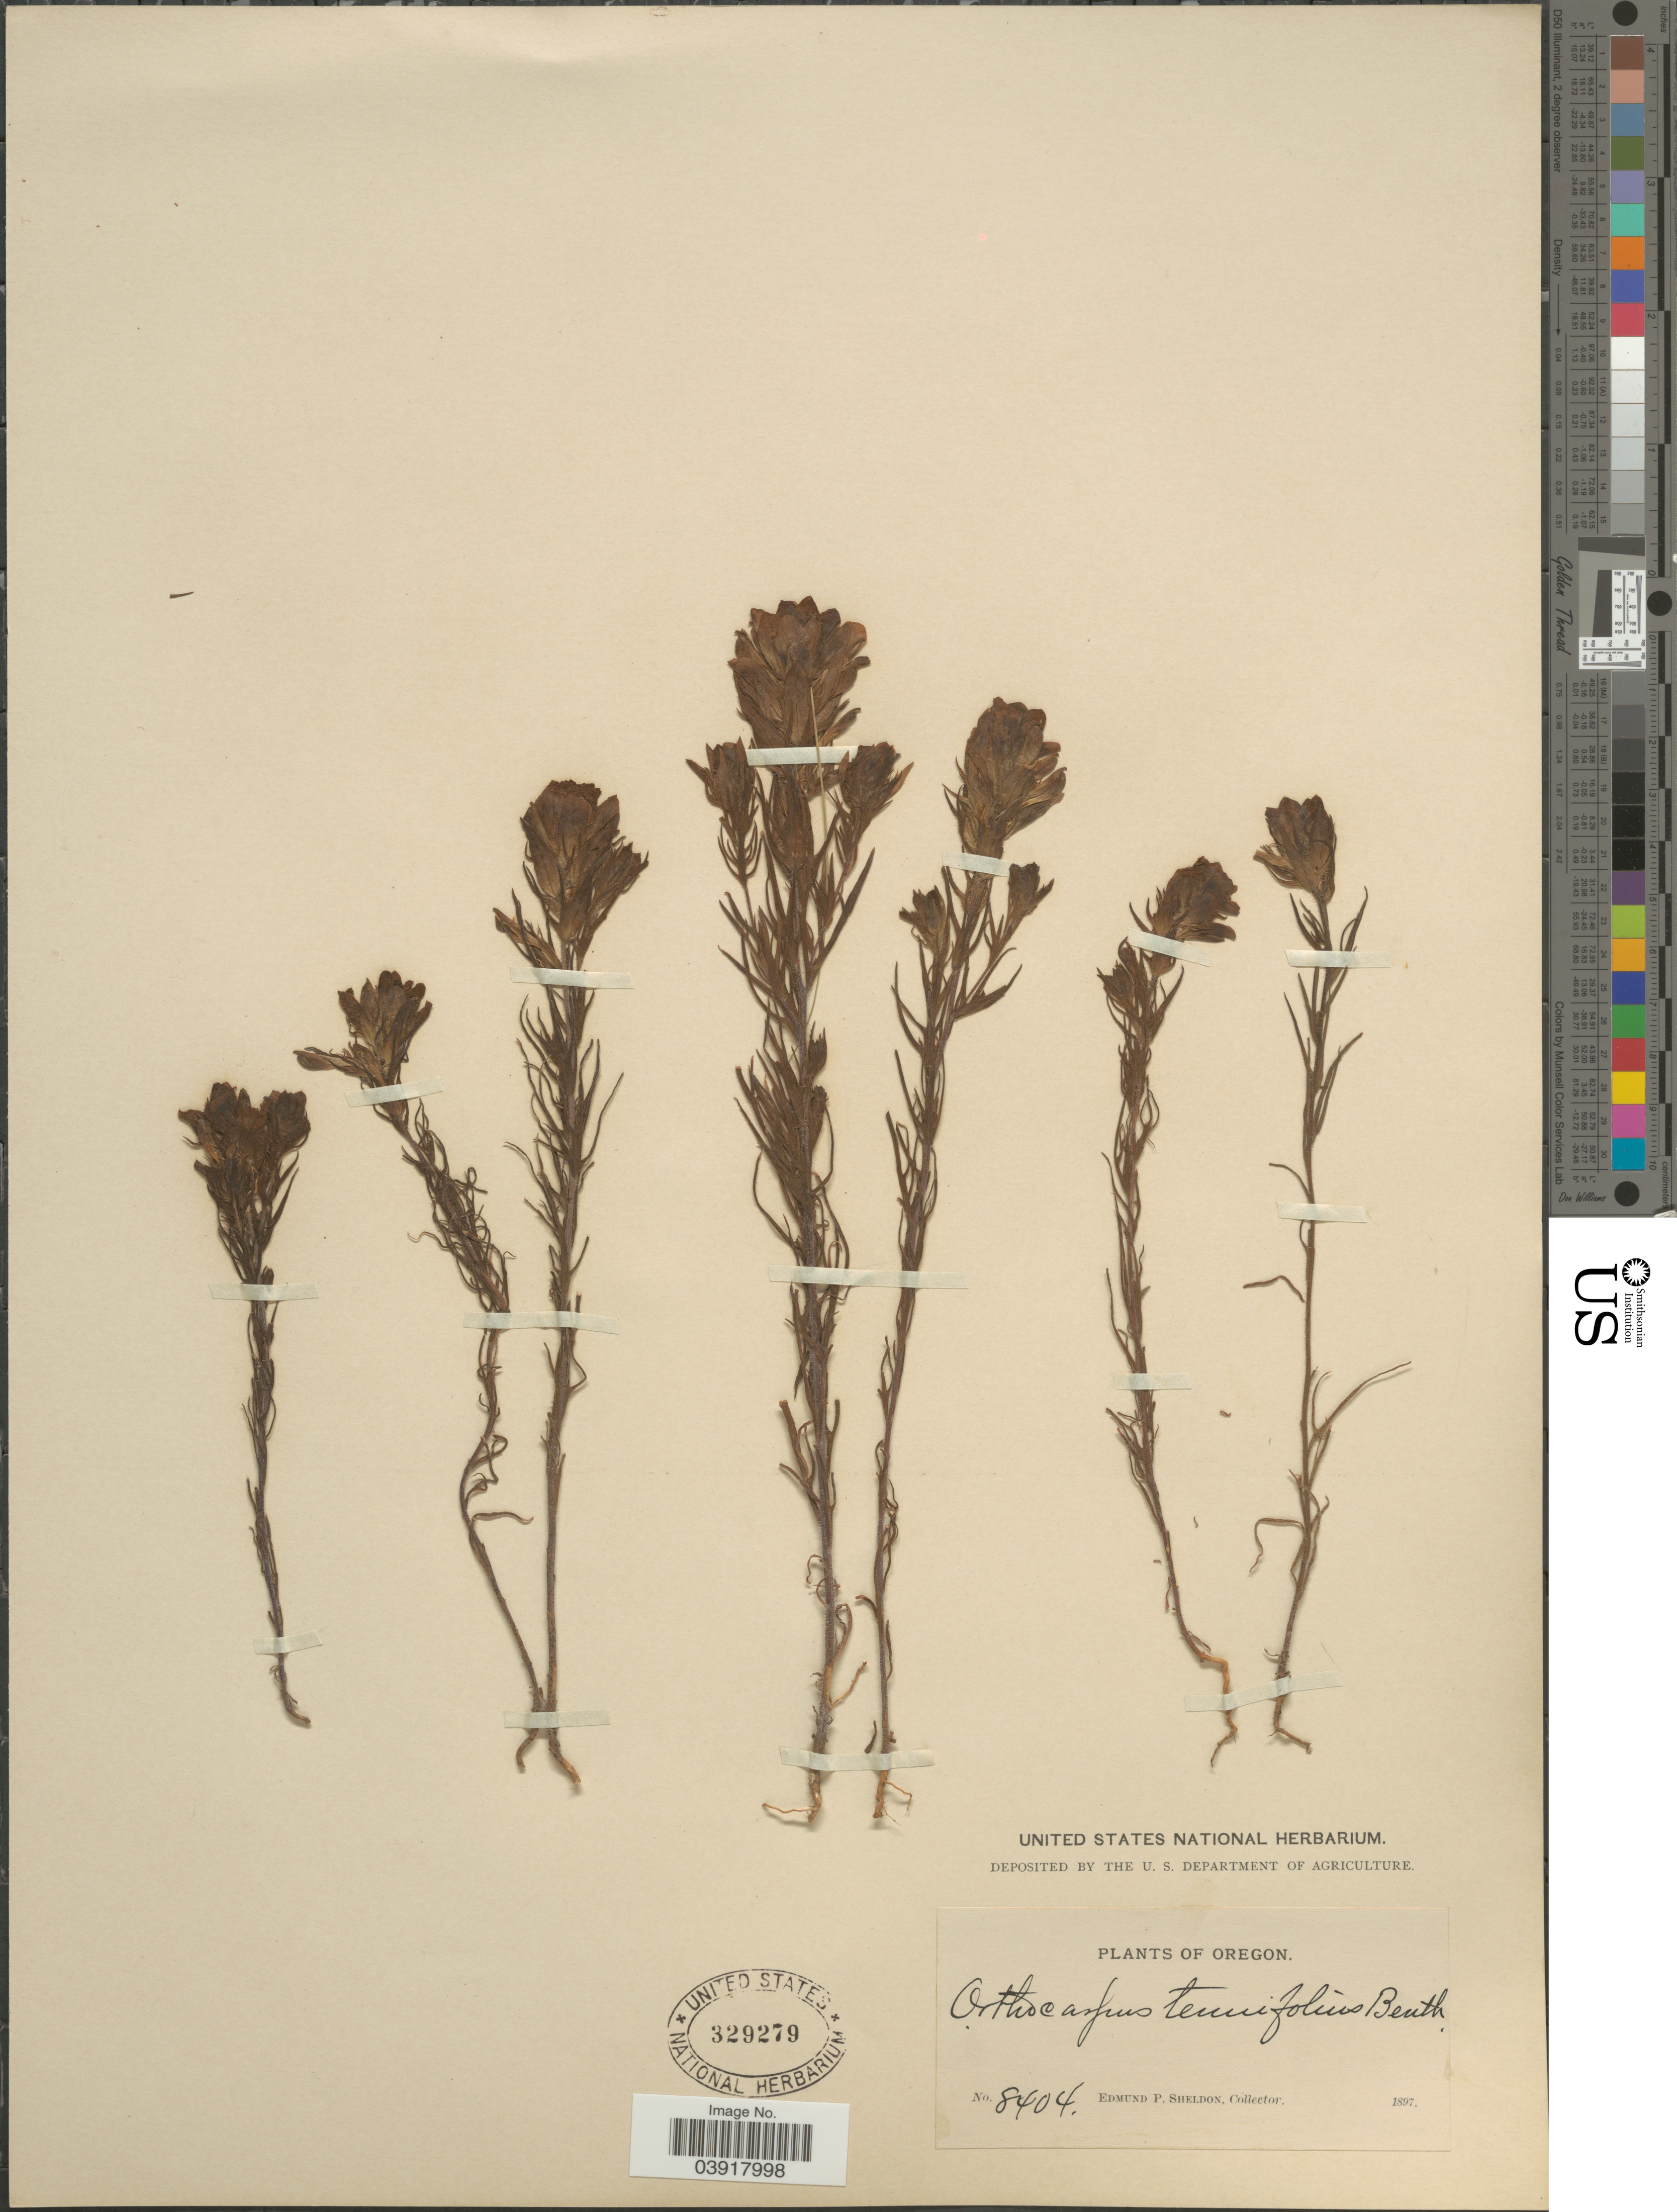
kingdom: Plantae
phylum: Tracheophyta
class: Magnoliopsida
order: Lamiales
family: Orobanchaceae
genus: Orthocarpus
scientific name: Orthocarpus tenuifolius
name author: (Pursh) Benth.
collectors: E. P. Sheldon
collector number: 8404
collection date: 1897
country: United States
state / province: Oregon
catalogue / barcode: US 329279